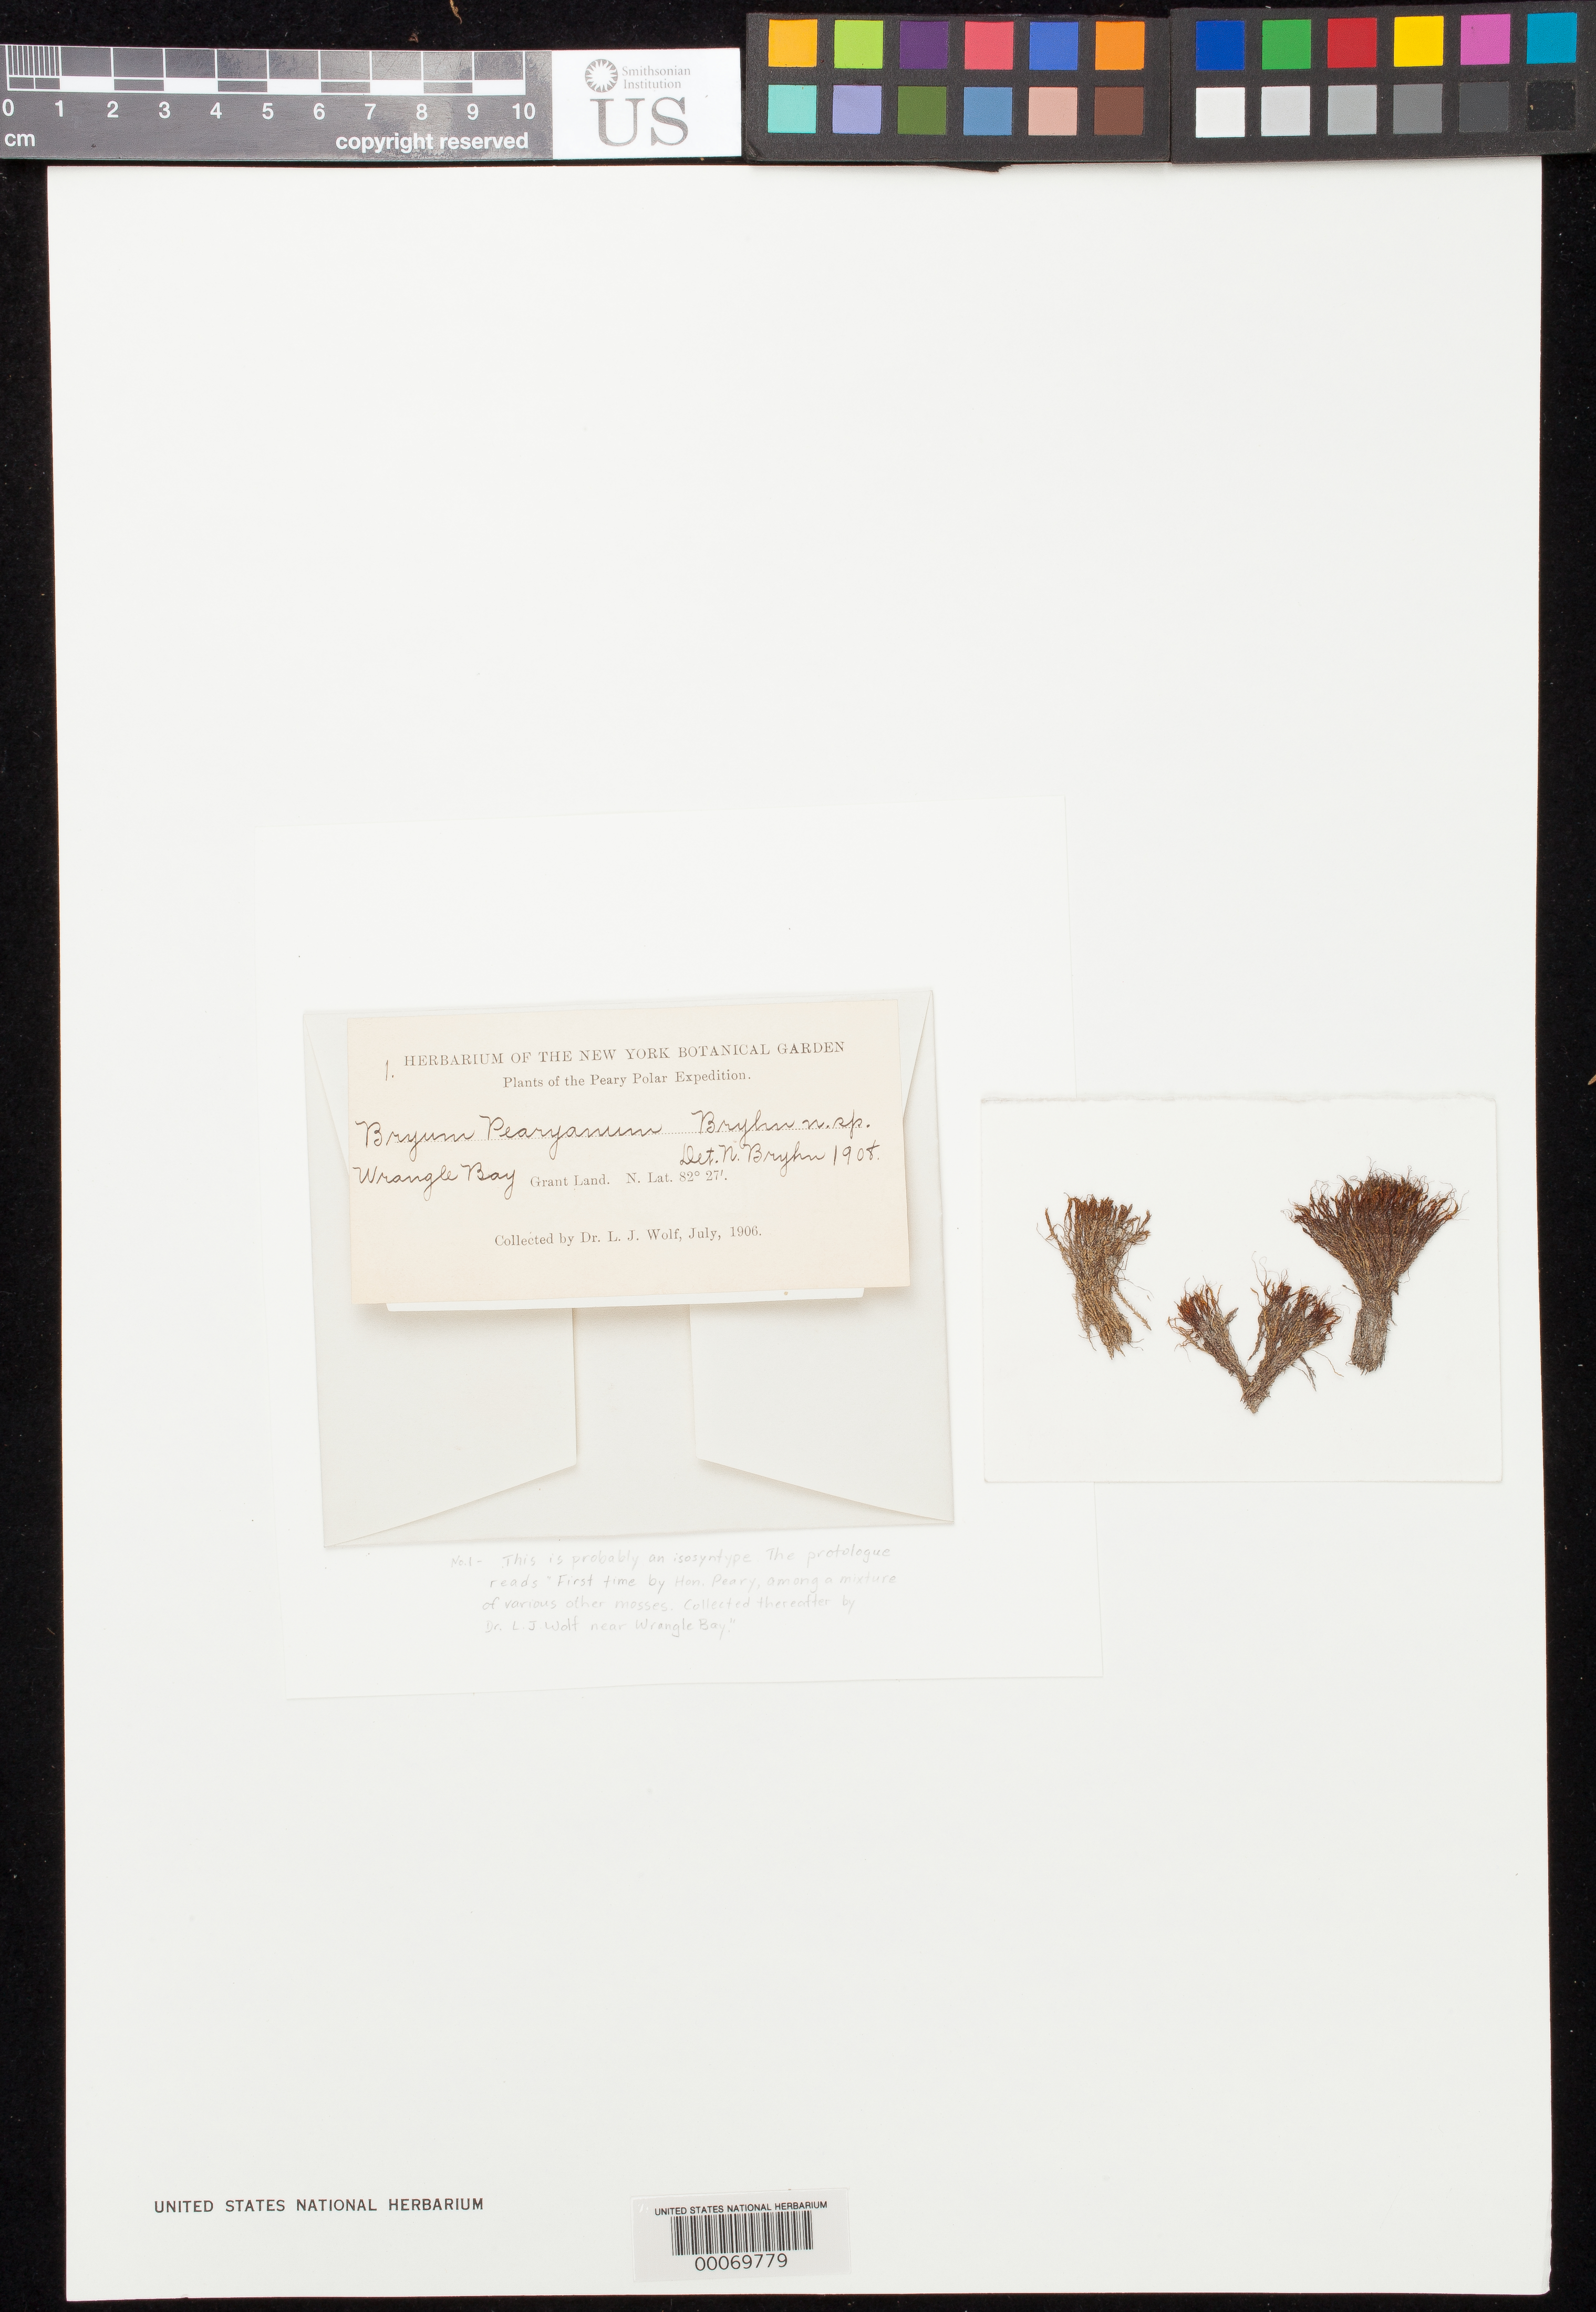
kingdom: Plantae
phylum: Bryophyta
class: Bryopsida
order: Bryales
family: Bryaceae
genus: Bryum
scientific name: Bryum pearyanum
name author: Bryhn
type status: Type Collection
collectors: L. Wolf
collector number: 1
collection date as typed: Jul 1906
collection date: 1906-07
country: Canada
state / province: Northwest Territories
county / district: Franklin District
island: Ellesmere Island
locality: Wrangle Bay.